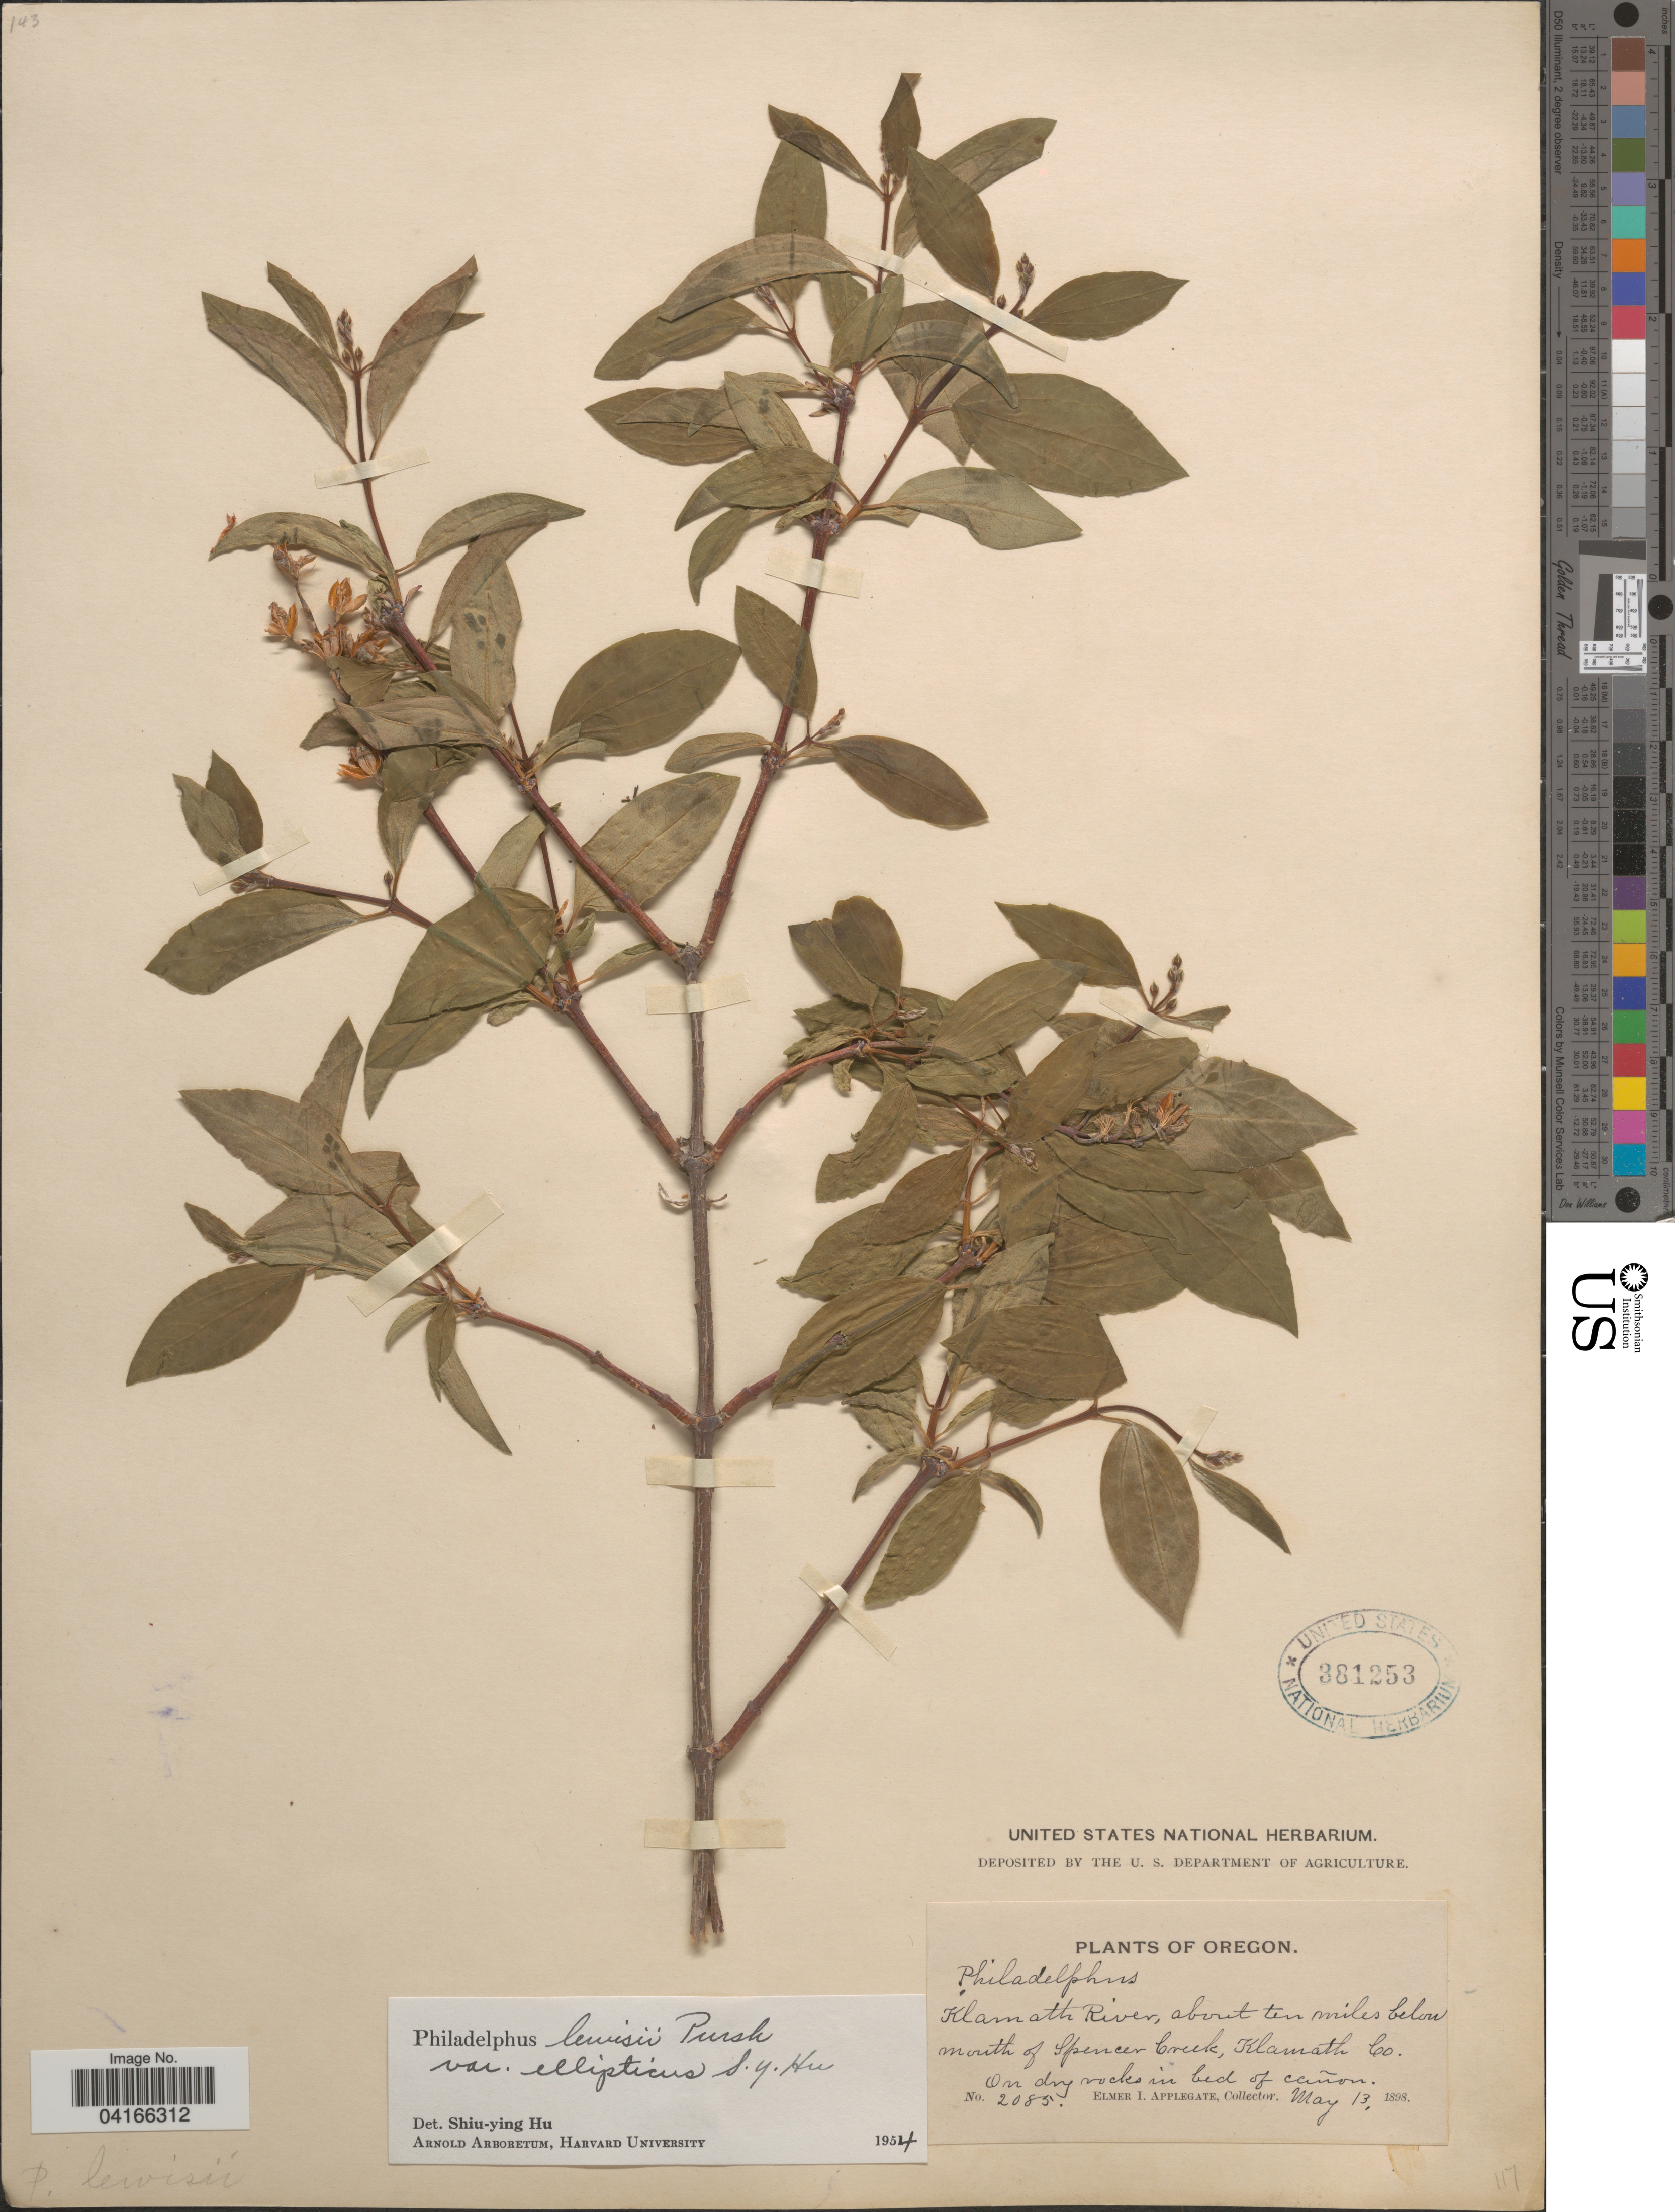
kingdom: Plantae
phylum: Tracheophyta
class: Magnoliopsida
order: Cornales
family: Hydrangeaceae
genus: Philadelphus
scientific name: Philadelphus lewisii var. ellipticus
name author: S.Y. Hu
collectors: E. I. Applegate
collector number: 2085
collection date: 1898-05-13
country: United States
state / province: Oregon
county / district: Klamath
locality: Klamath River, about ten miles below mouth of Spencer Creek, Klamath Co.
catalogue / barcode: US 381253